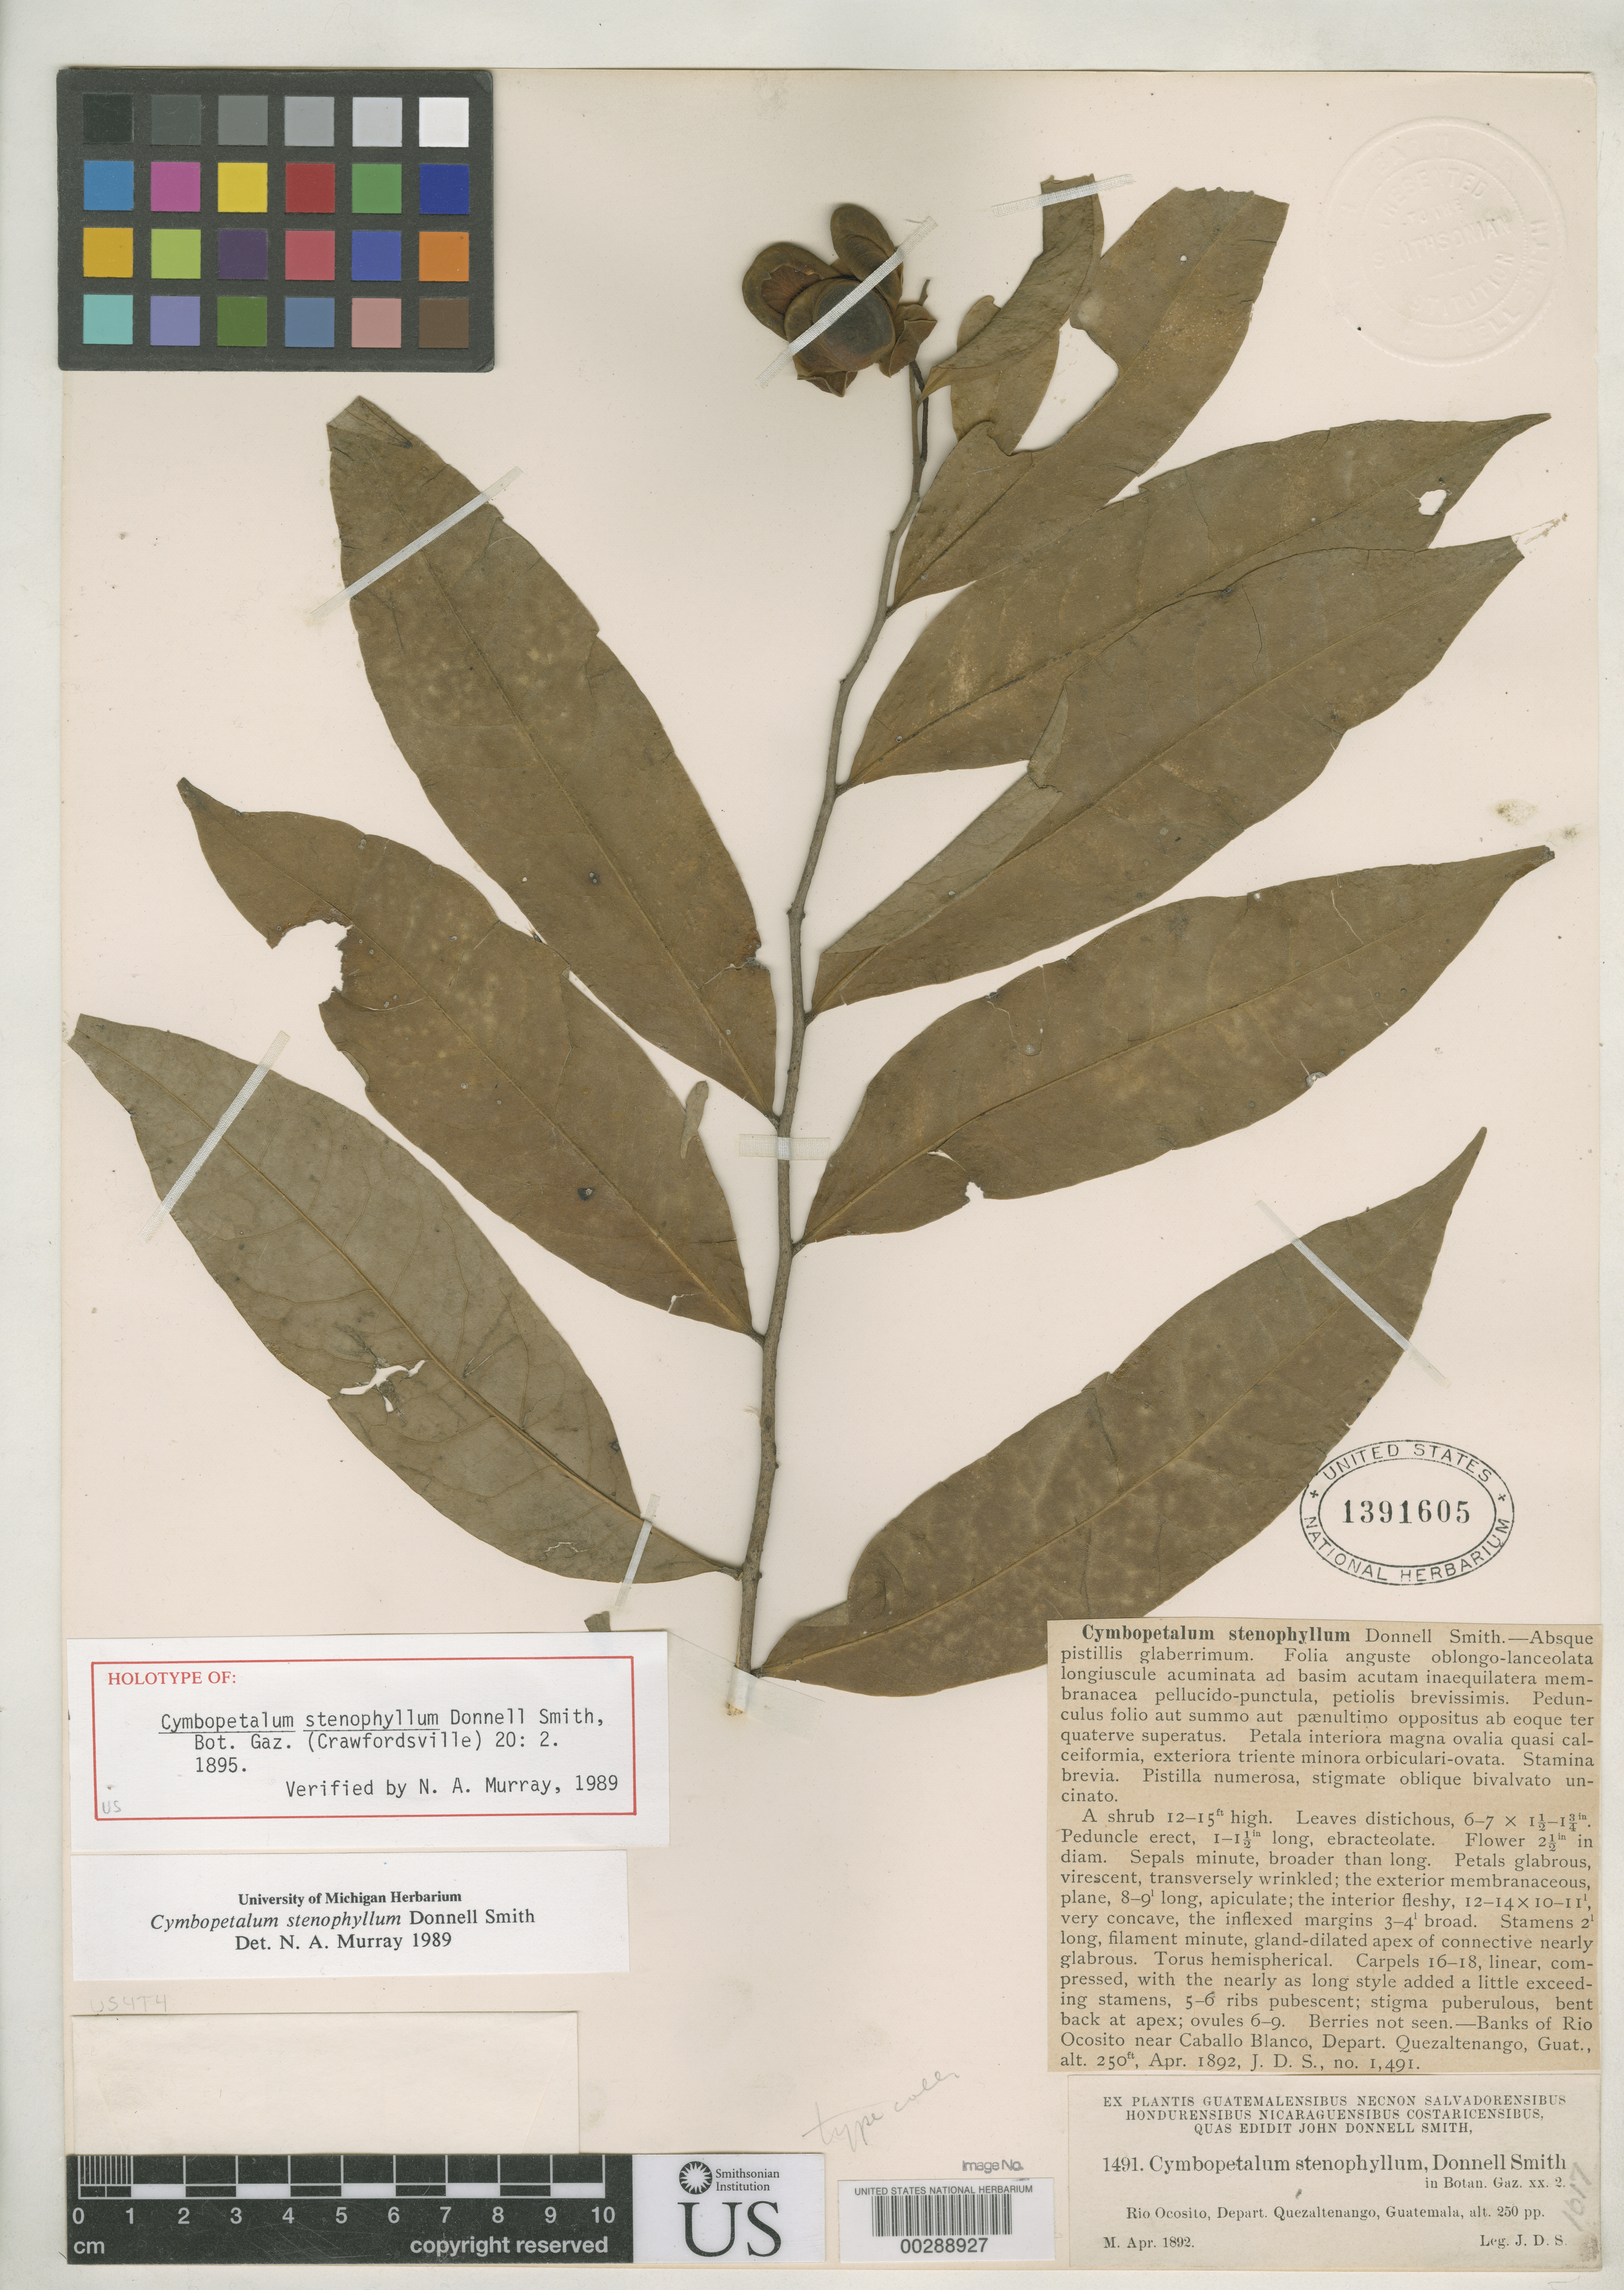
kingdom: Plantae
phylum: Tracheophyta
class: Magnoliopsida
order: Magnoliales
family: Annonaceae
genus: Cymbopetalum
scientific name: Cymbopetalum stenophyllum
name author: Donn. Sm.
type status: Holotype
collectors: J. Donnell Smith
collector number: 1491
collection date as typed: Apr 1892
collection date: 1892-04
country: Guatemala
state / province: Quetzaltenango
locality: Rio Ocosito near Caballo Blanco.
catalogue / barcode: US 1391605